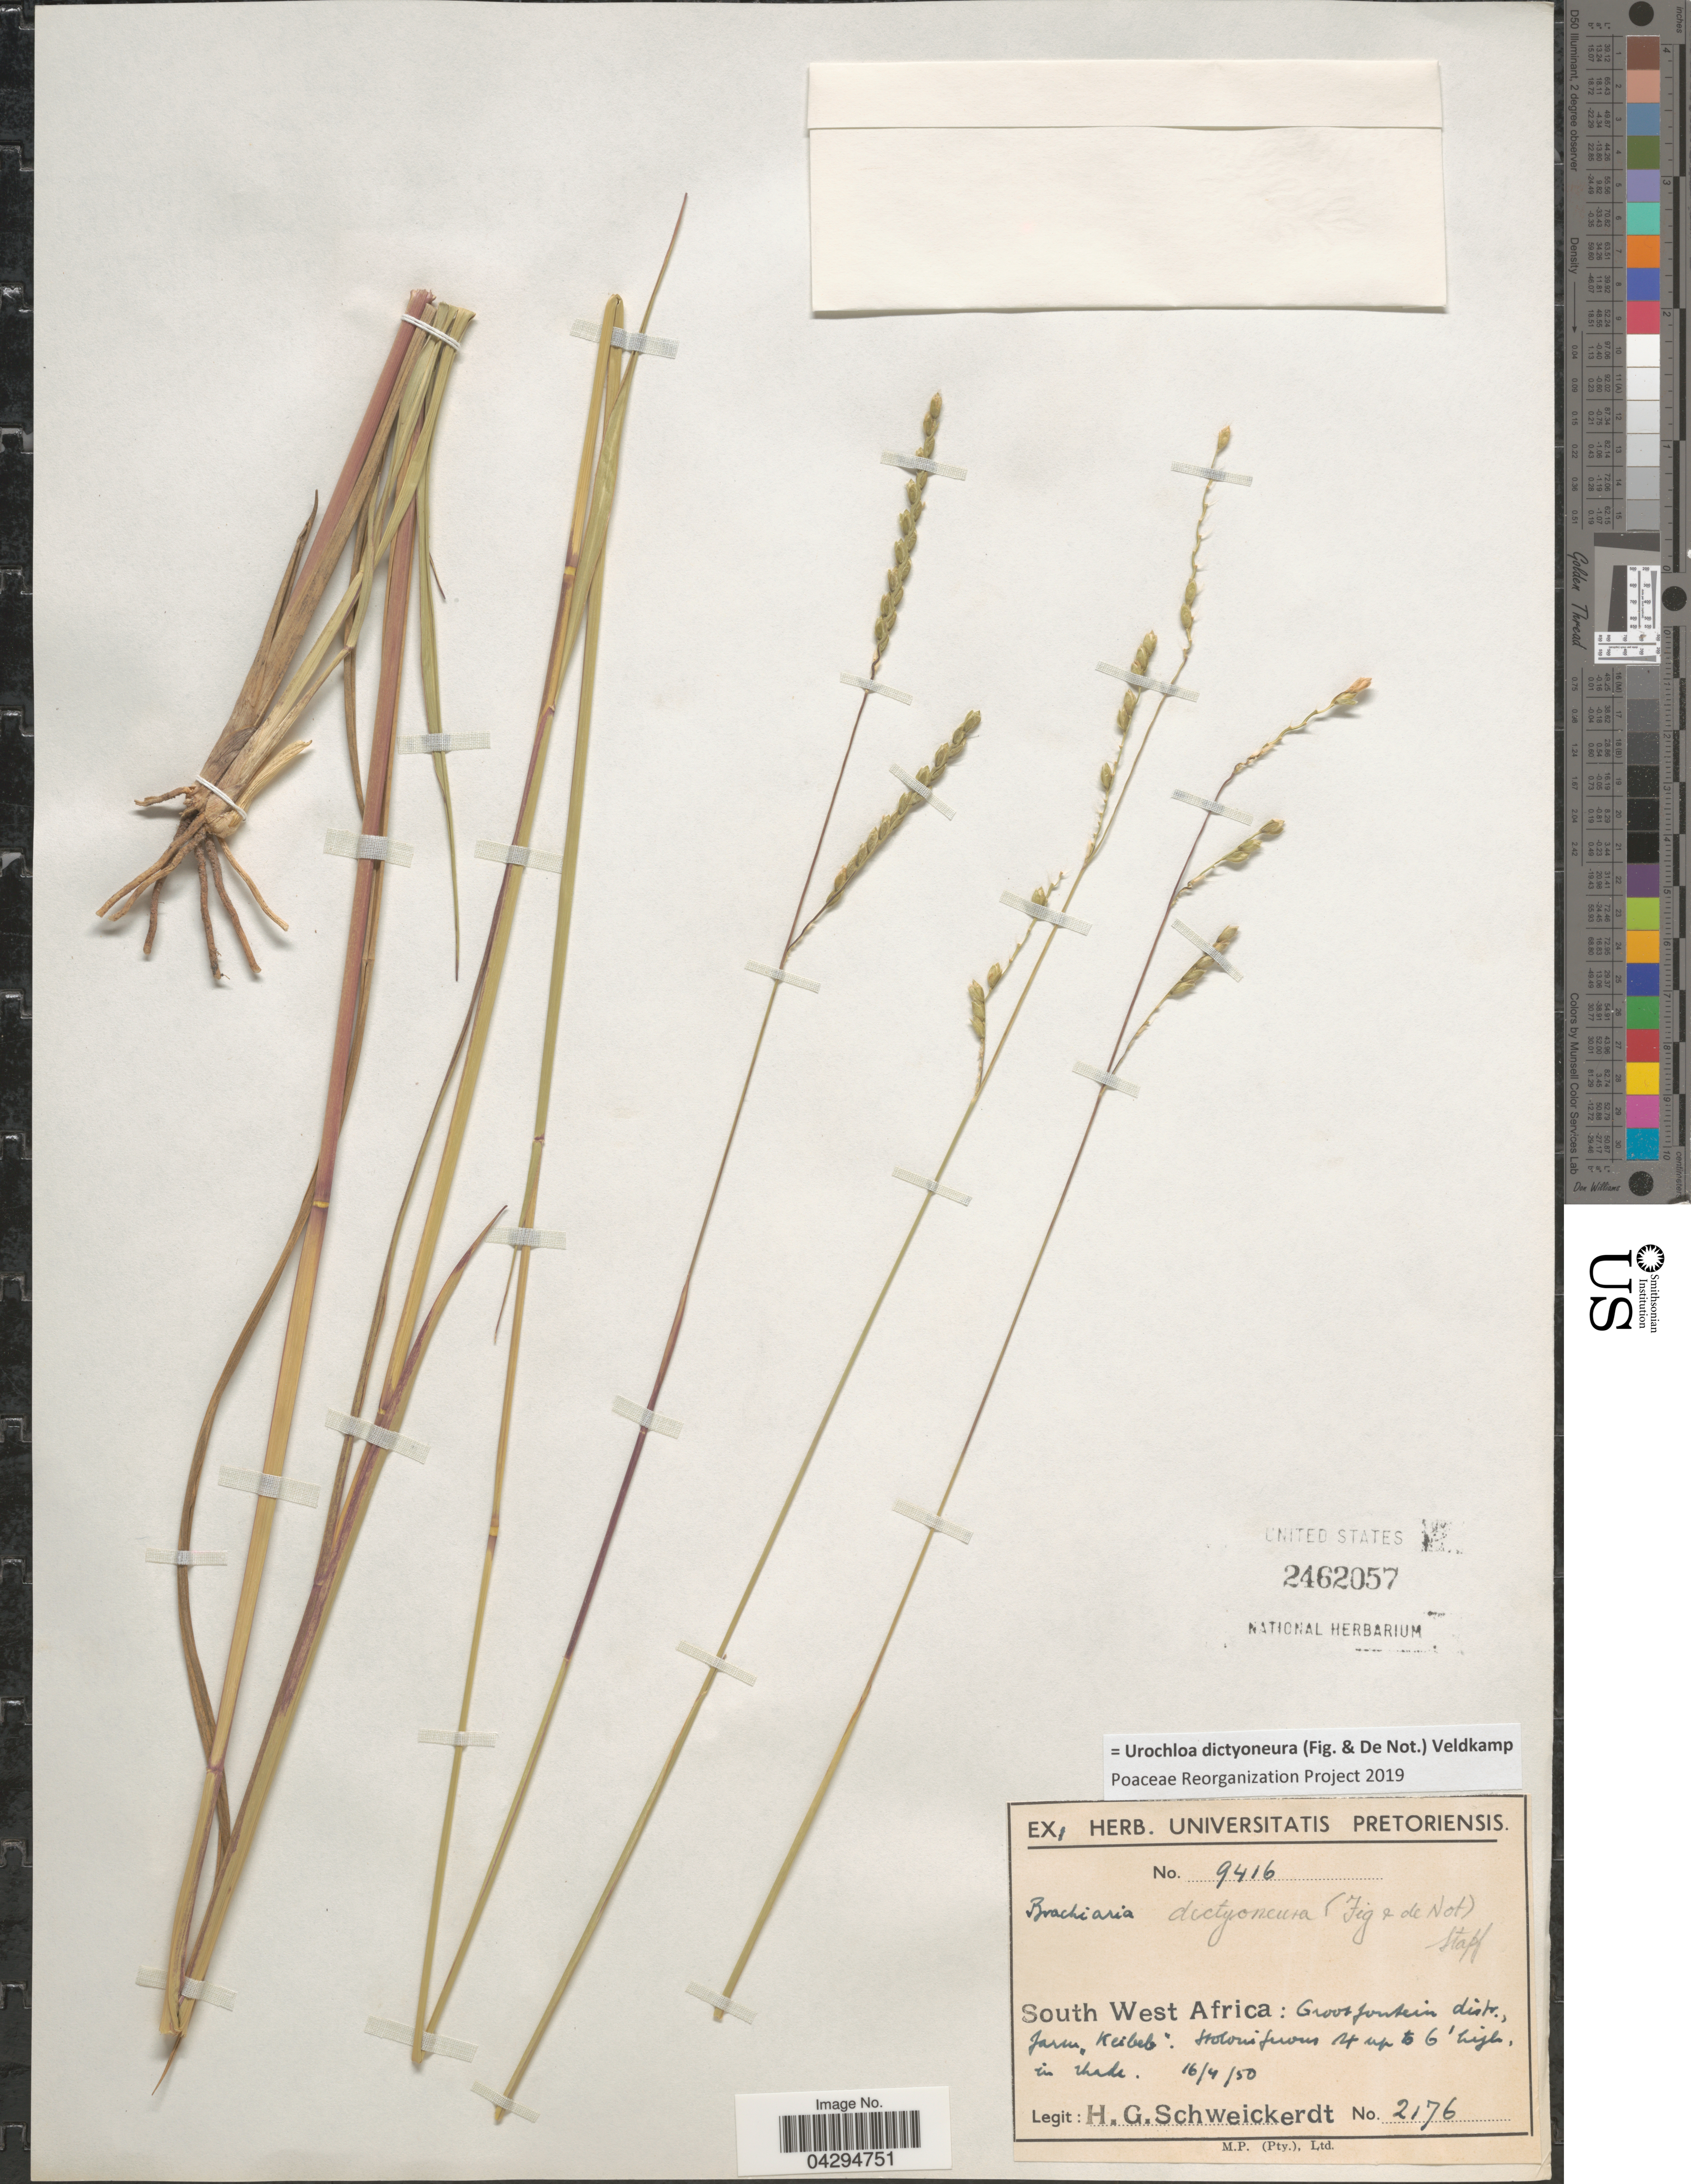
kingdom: Plantae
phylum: Tracheophyta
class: Liliopsida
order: Poales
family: Poaceae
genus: Urochloa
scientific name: Urochloa dictyoneura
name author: (Fig. & De Not.) Veldkamp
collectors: H. Schweickerdt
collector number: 2176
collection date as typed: Transcribed d/m/y: 16/4/50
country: Namibia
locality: South West Africa: Grootfontein distr., farm "Keibeb".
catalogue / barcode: US 2462057